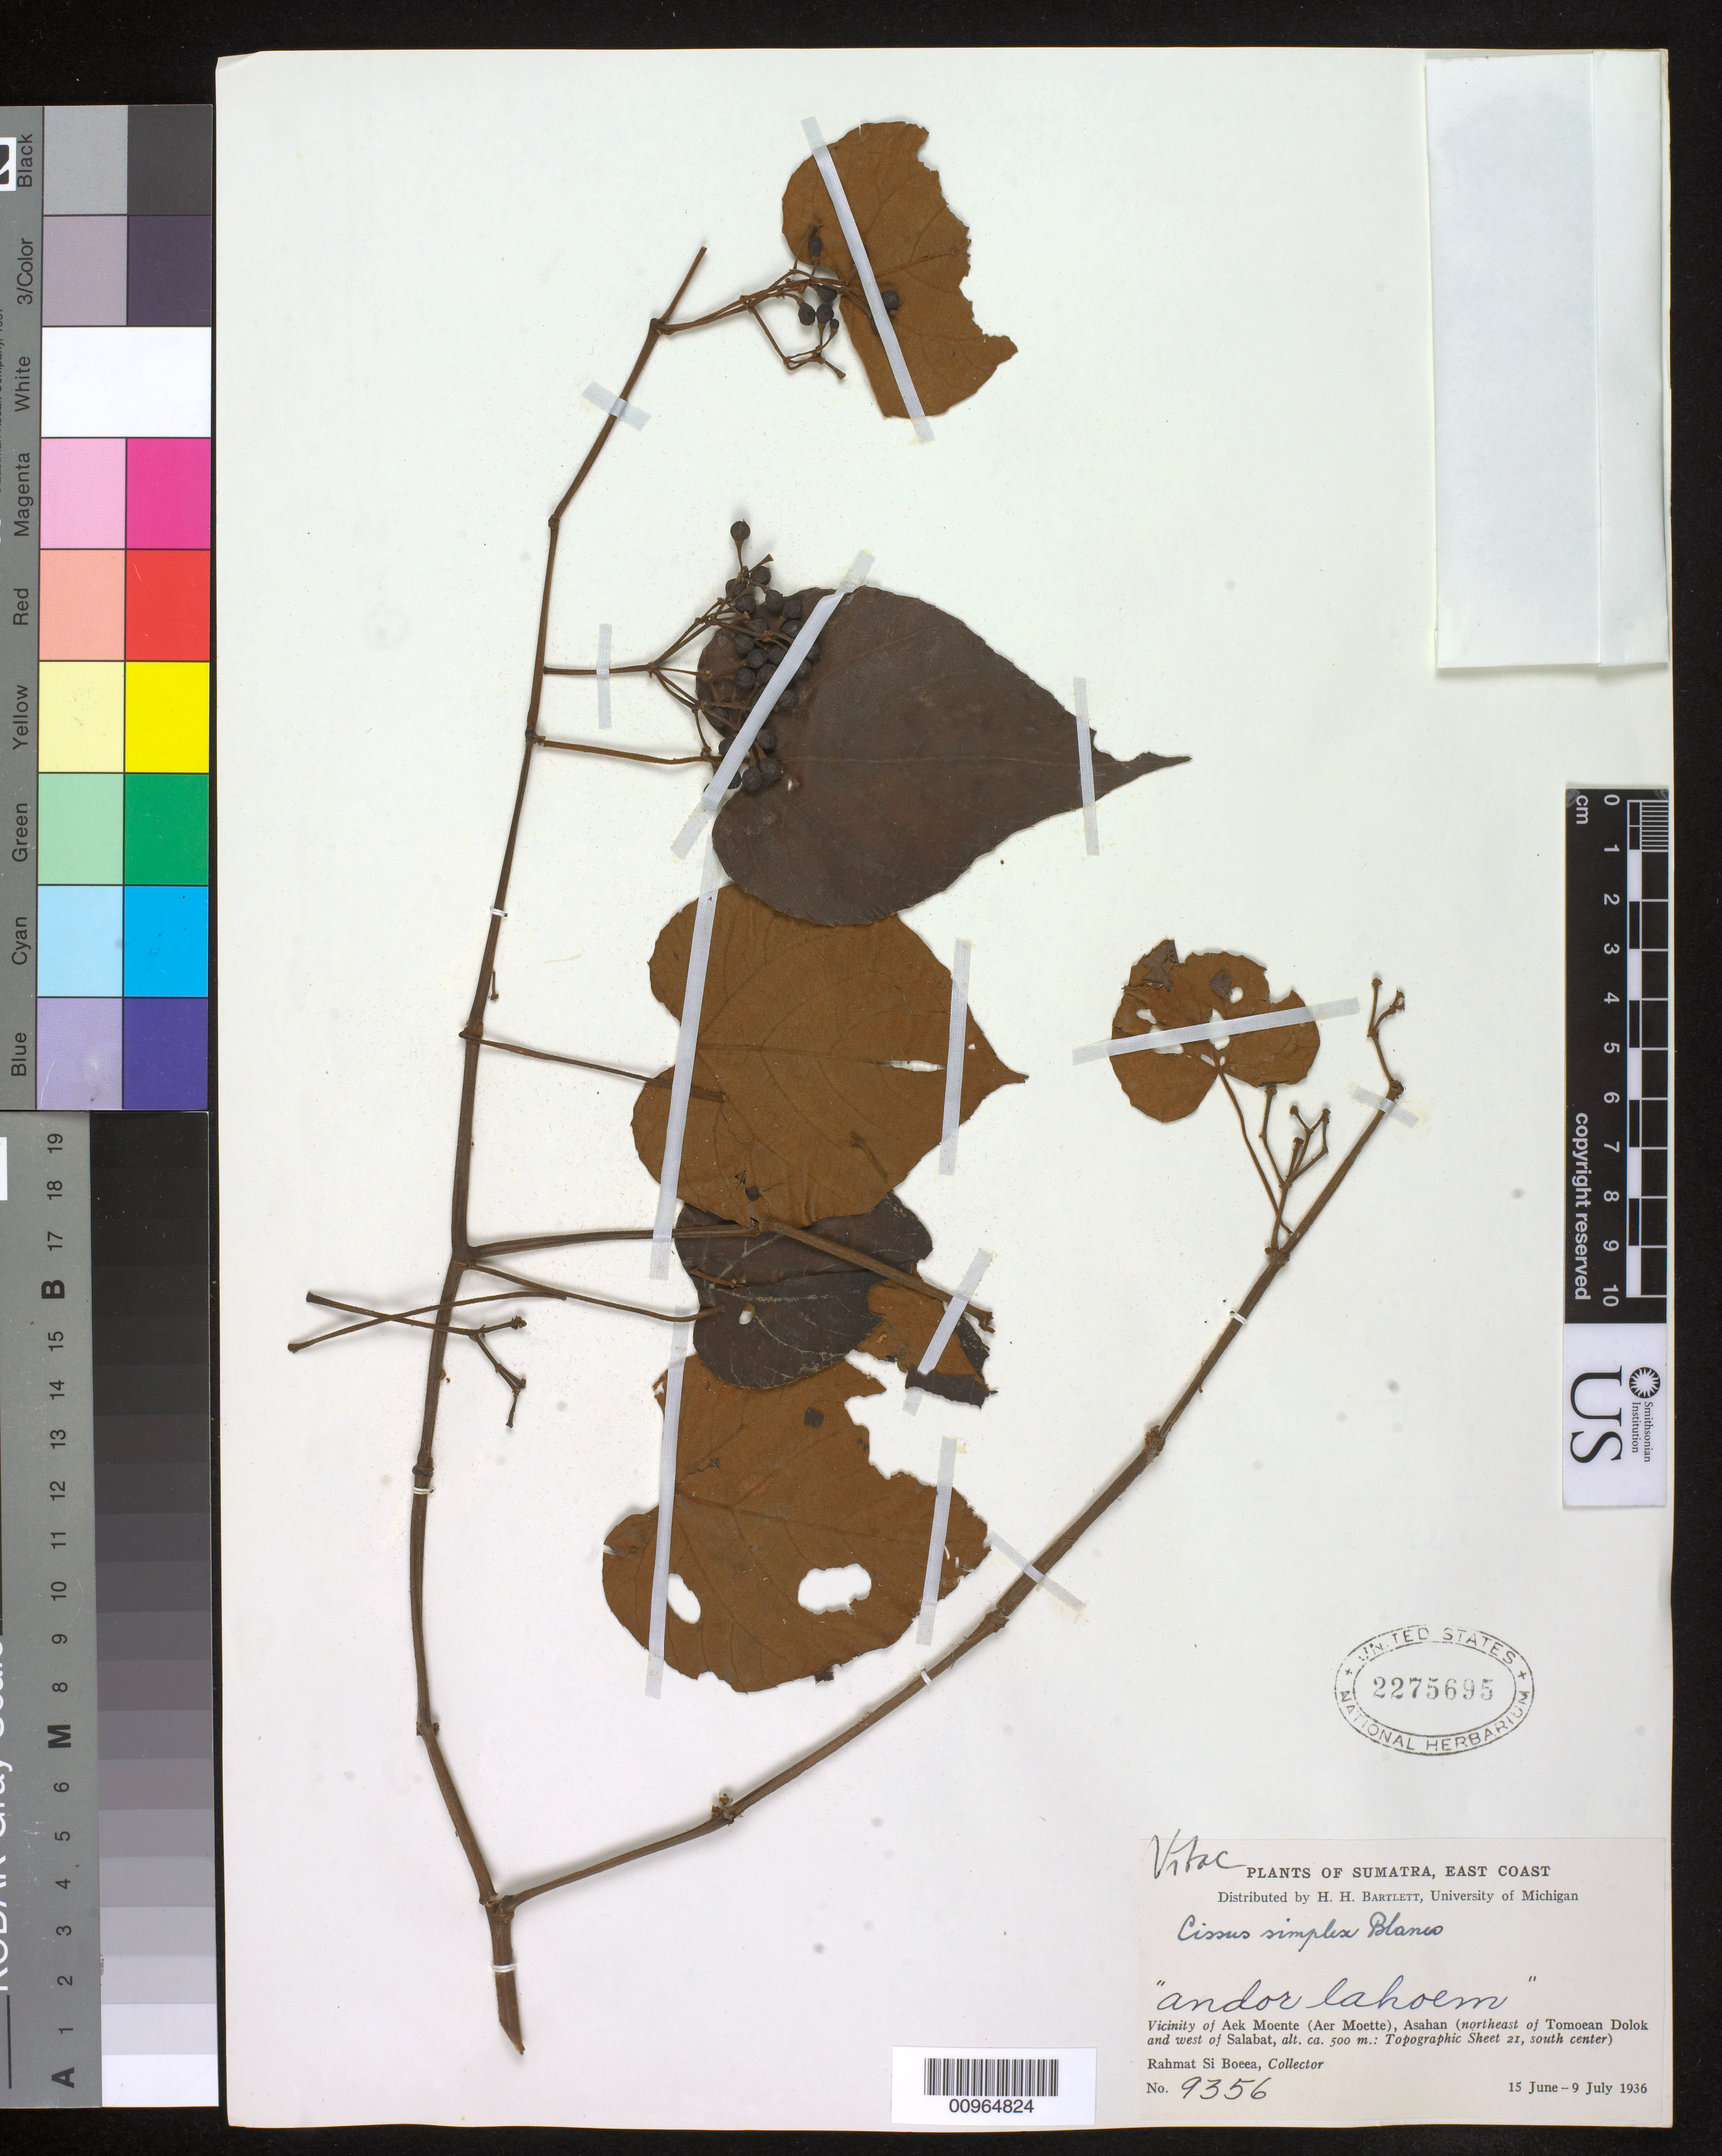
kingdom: Plantae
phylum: Tracheophyta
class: Magnoliopsida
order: Vitales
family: Vitaceae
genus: Cissus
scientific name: Cissus simplex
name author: Blanco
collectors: Rahmat Si Boeea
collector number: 9356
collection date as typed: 15 Jun 1936 to 09 Jul 1936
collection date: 1936-06-15/1936-07-09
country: Indonesia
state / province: Sumatra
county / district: North Sumatra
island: Sumatra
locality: Vicinity of Aek Moente (Aer Moette), Asahan (northeast of Tomoean Dolok and west of Salabat, Topographic Sheet 21, south center)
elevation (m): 500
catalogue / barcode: US 2275695